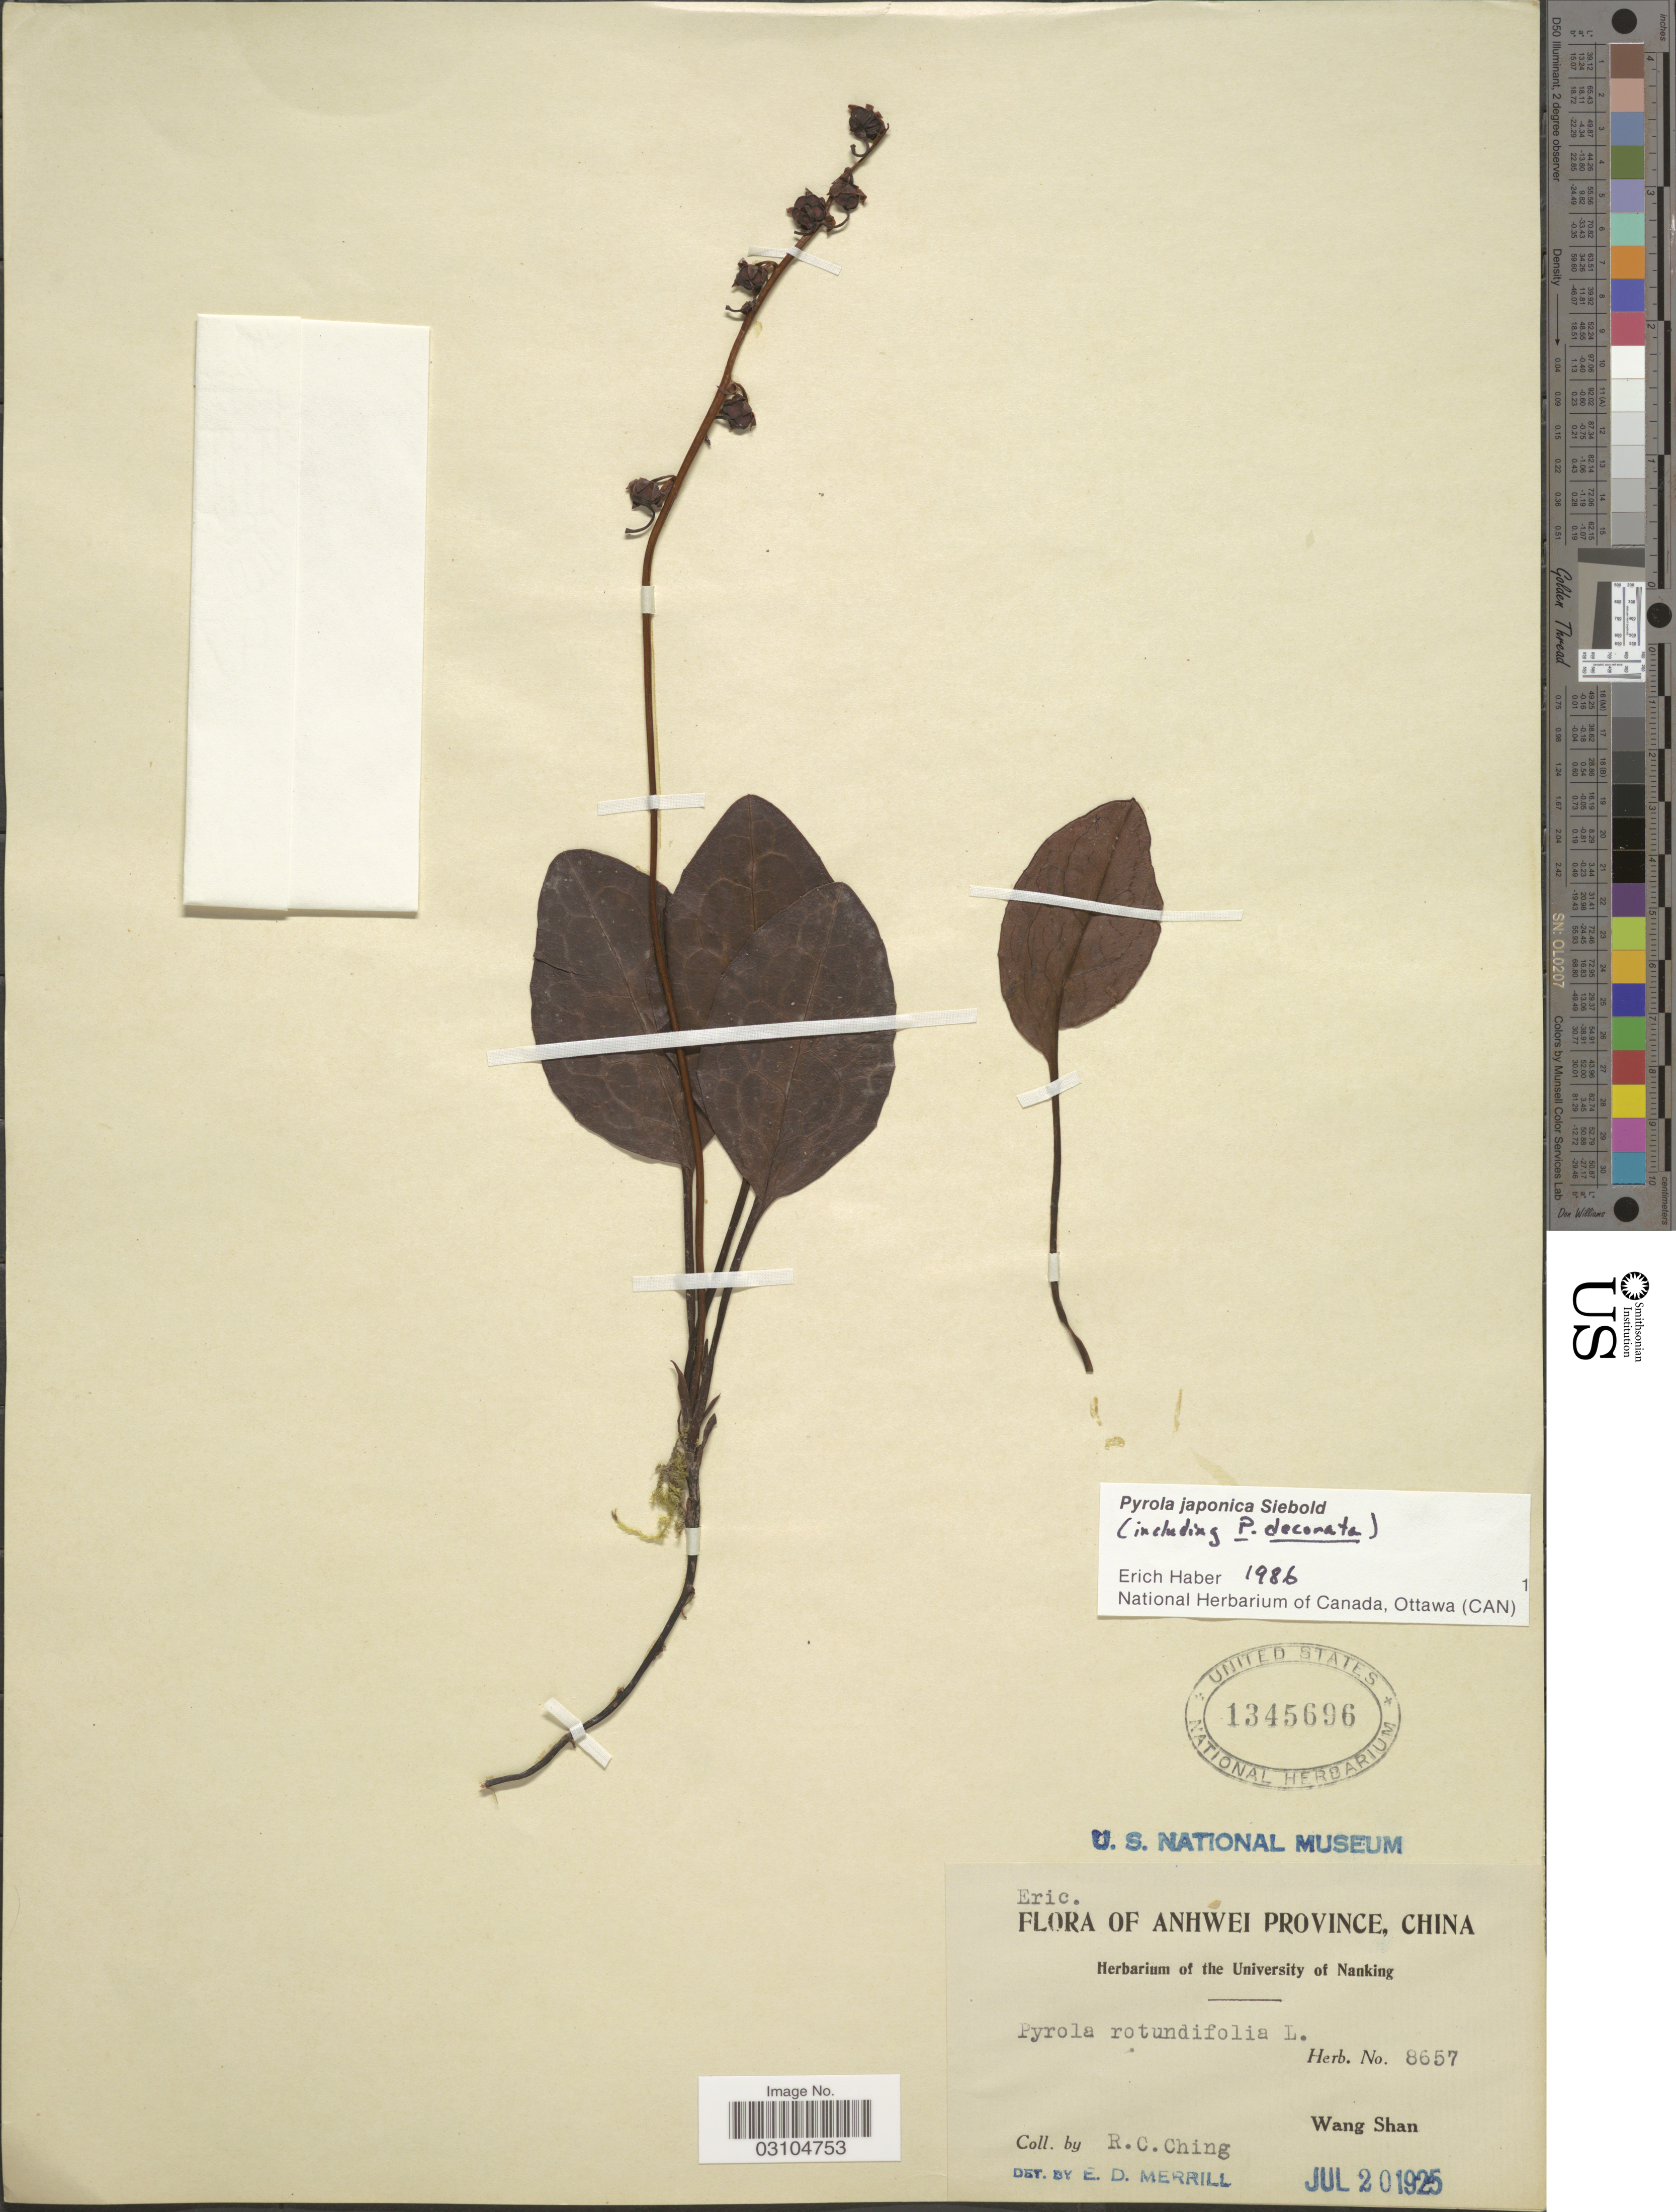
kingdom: Plantae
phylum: Tracheophyta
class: Magnoliopsida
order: Ericales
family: Ericaceae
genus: Pyrola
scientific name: Pyrola japonica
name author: Klenze ex Alef.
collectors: R. C. Ching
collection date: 1925-07-20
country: China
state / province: Anhui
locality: Anhwei Province. Wang Shan.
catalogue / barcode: US 1345696